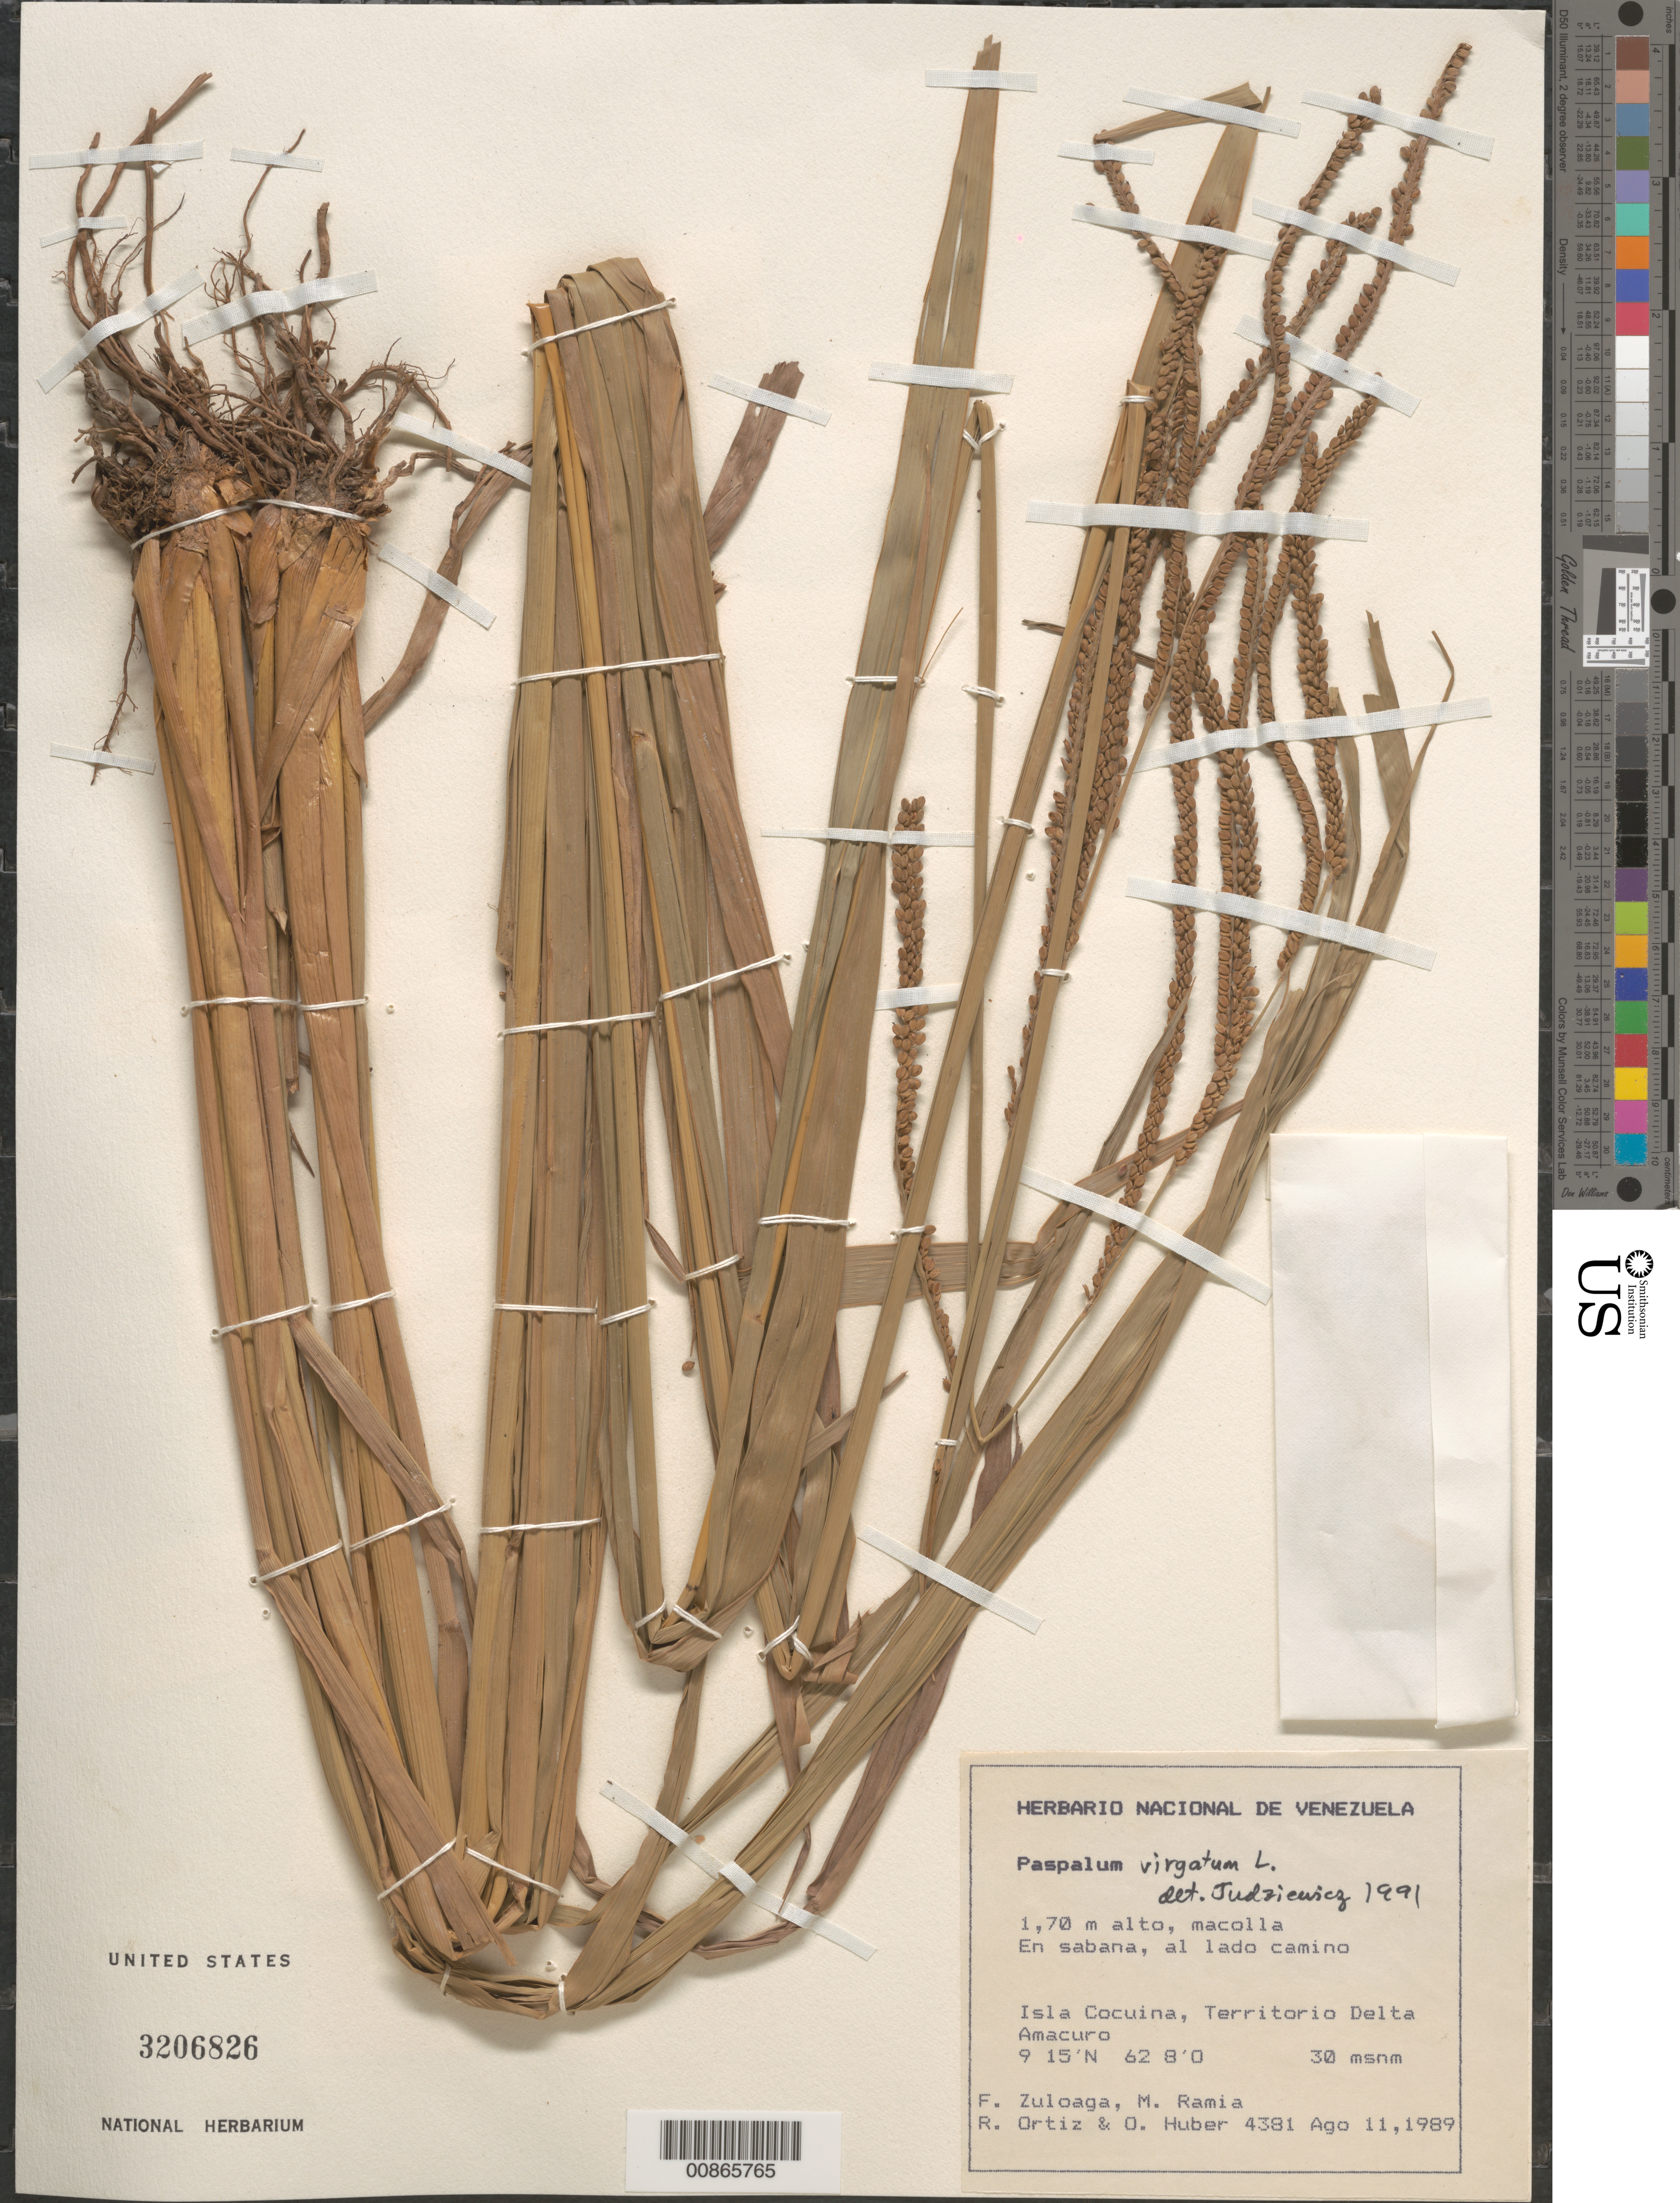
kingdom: Plantae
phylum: Tracheophyta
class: Liliopsida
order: Poales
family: Poaceae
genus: Paspalum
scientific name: Paspalum virgatum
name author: L.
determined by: Judziewicz, E. J.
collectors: F. O. Zuloaga, M. Ramia, R. Ortíz & O. Huber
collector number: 4381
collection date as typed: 11-Aug-89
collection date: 1989-08-11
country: Venezuela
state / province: Delta Amacuro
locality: Isla Cocuina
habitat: Sabana, al lado camino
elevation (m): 30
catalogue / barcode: US 3206826